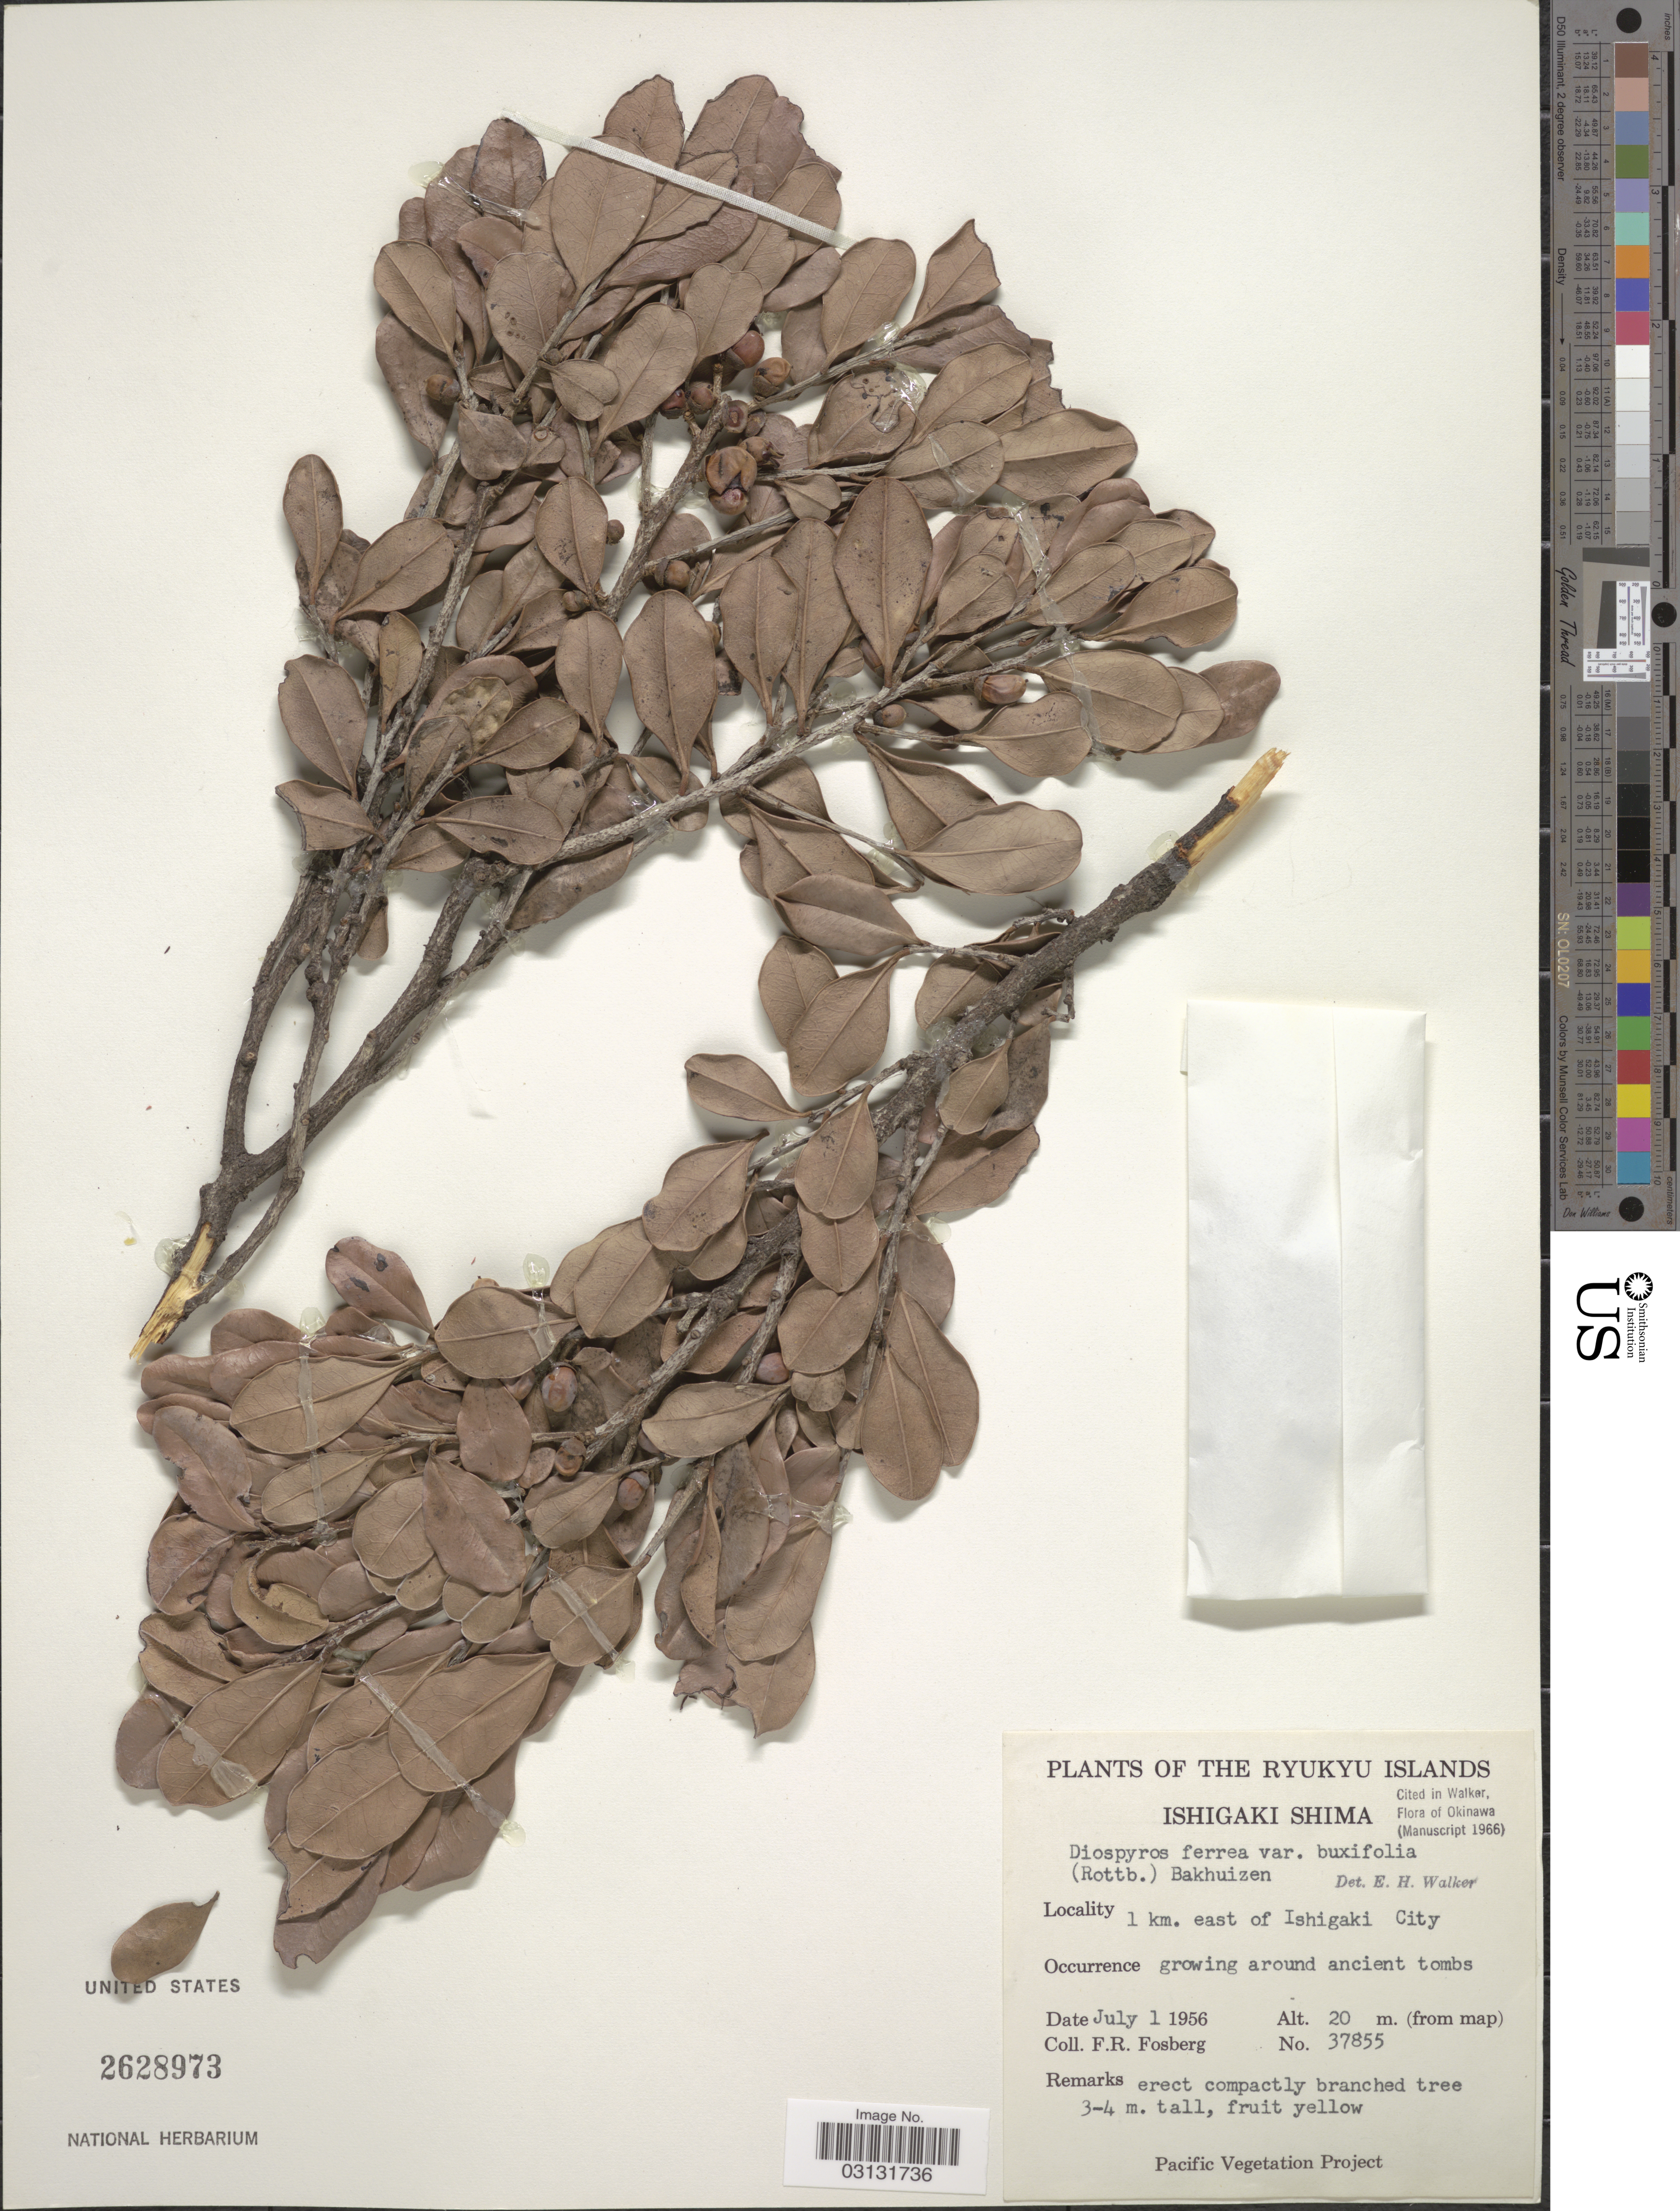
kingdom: Plantae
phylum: Tracheophyta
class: Magnoliopsida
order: Ericales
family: Ebenaceae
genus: Diospyros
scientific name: Diospyros ferrea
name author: (Willd.) Bakh.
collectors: F. R. Fosberg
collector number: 37855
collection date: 1956-07-01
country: Japan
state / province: Okinawa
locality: The Ryukyu Islands. Ishigaki Shima. 1 km. east of Ishigaki City.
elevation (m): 20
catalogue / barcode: US 2628973